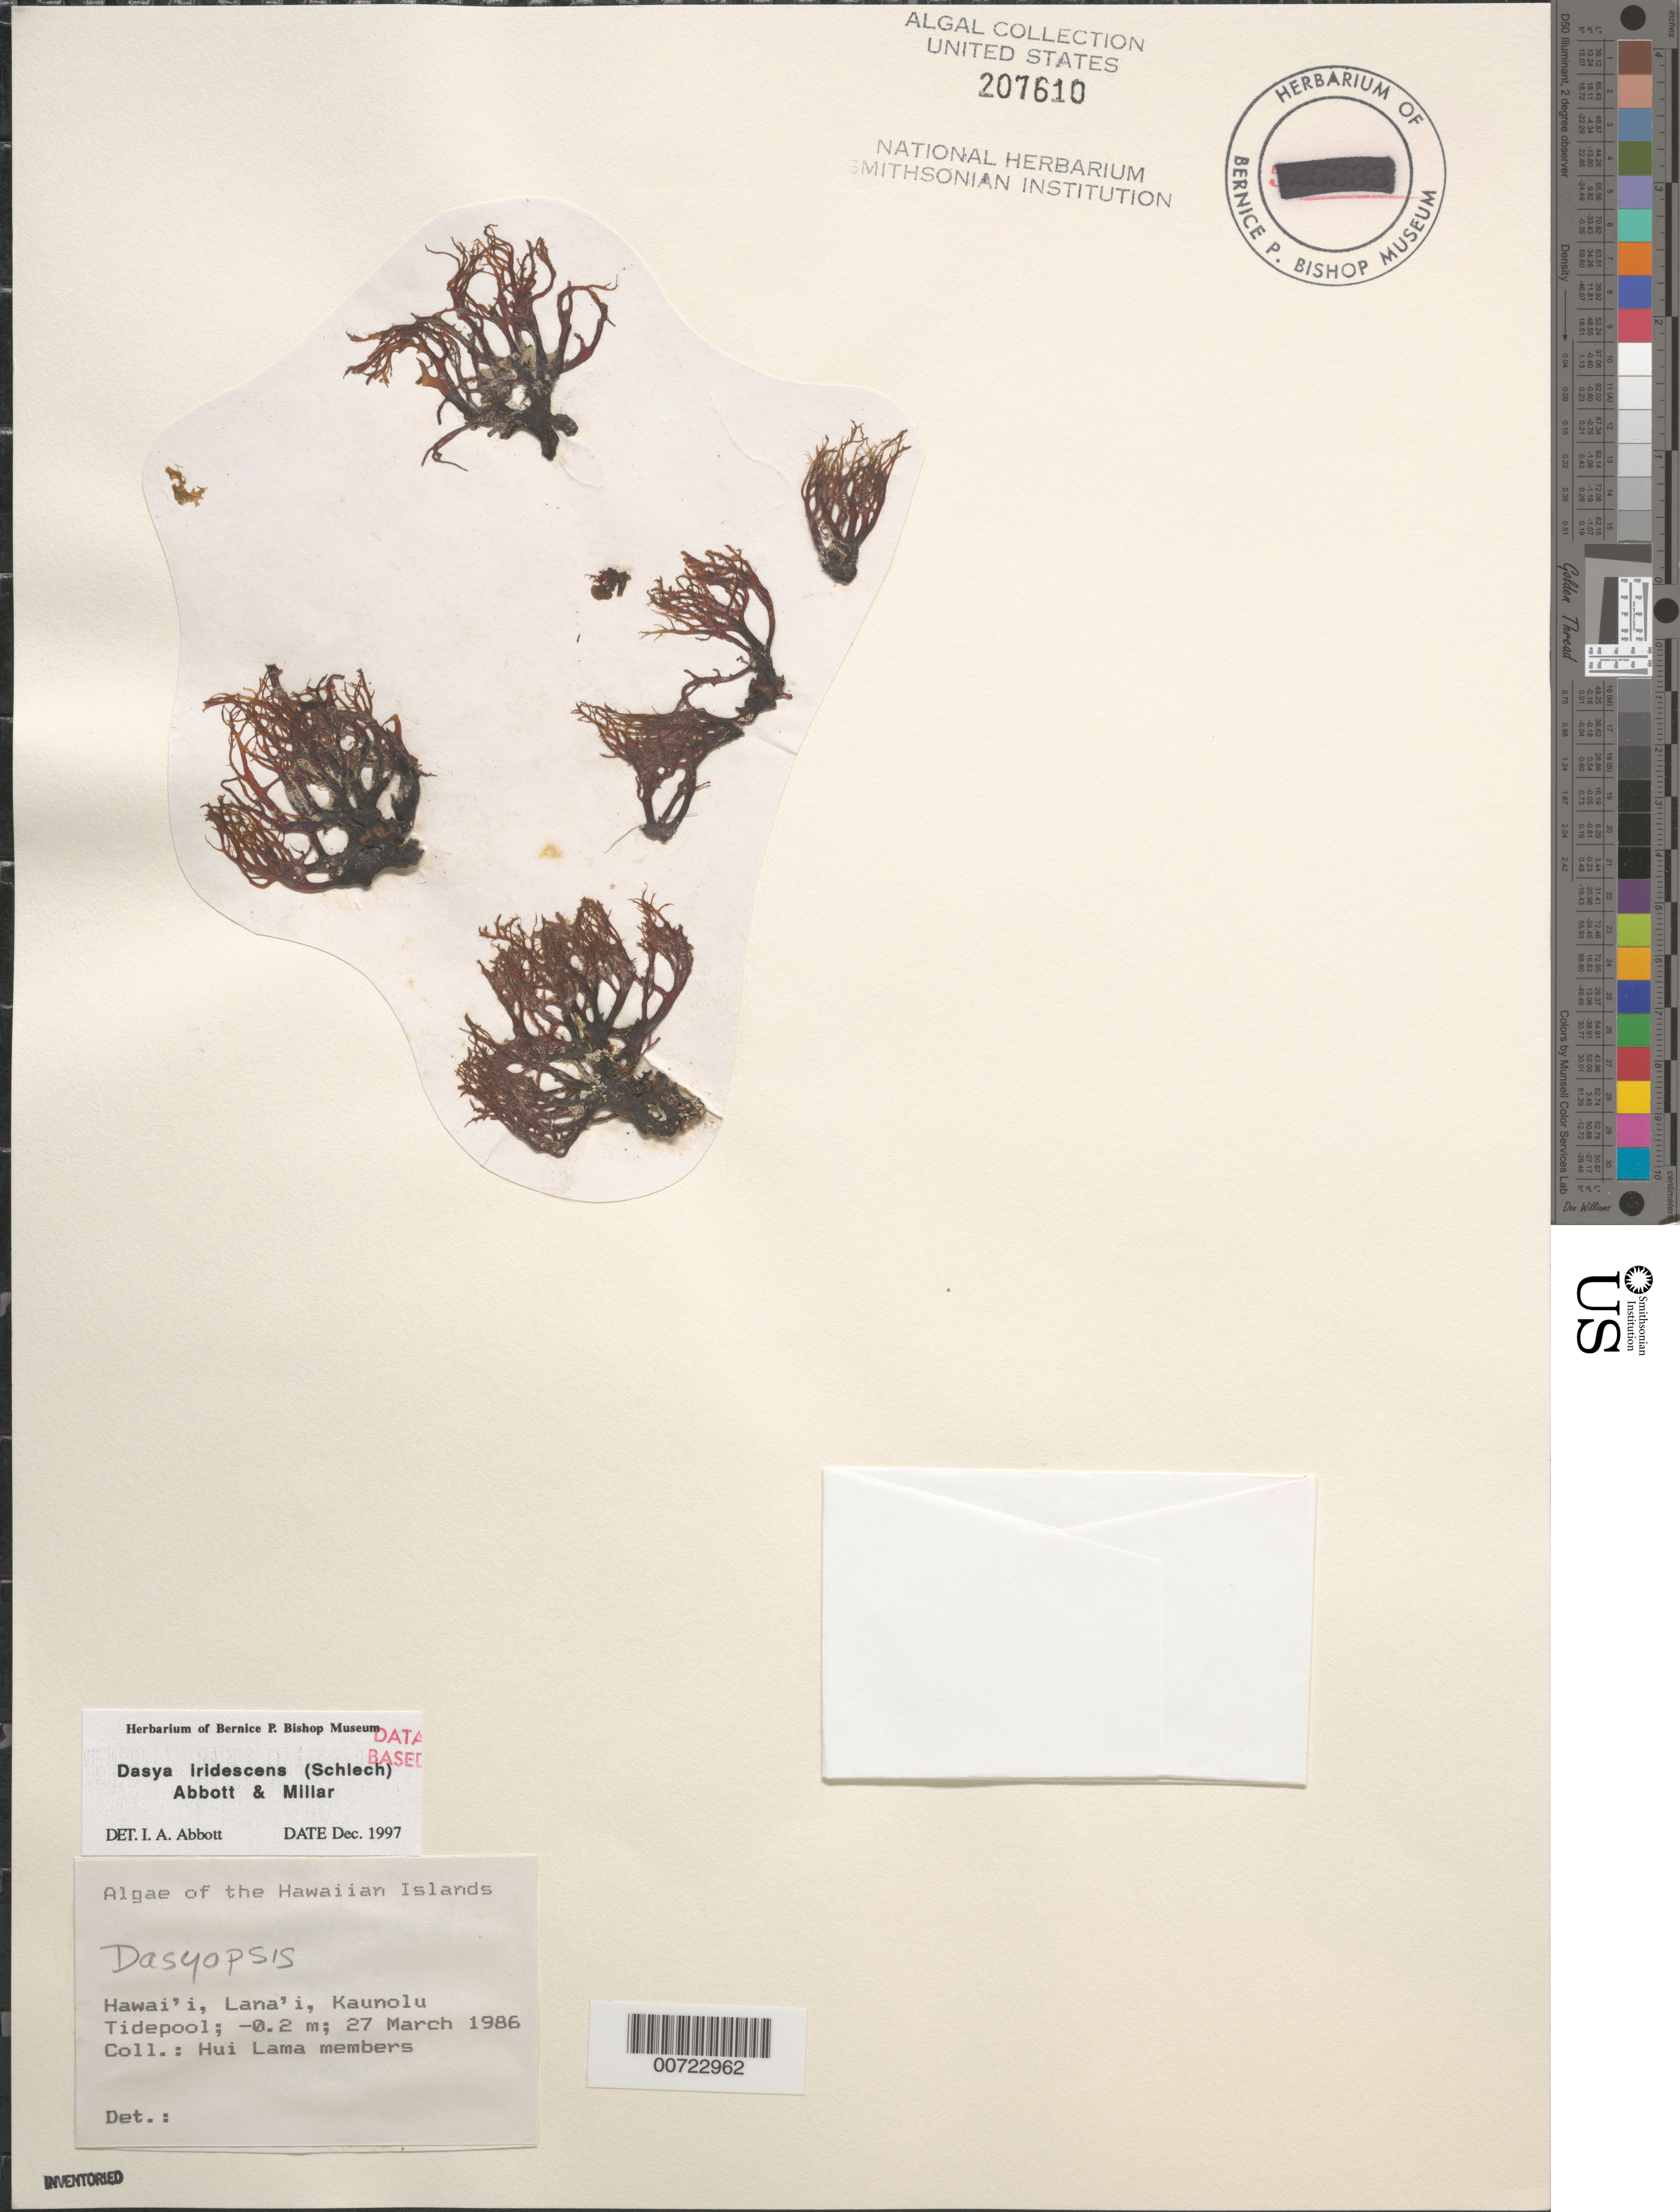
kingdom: Plantae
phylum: Rhodophyta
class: Florideophyceae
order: Ceramiales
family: Dasyaceae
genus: Dasya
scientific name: Dasya iridescens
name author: (Schlech) A.J.K. Millar & I.A. Abbott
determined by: Abbott, Isabella A.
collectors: Hui Lama members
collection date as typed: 27 Mar 1986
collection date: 1986-03-27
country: United States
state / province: Hawaii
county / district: Maui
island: Lana'i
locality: Kaunolu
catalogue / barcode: US 207610